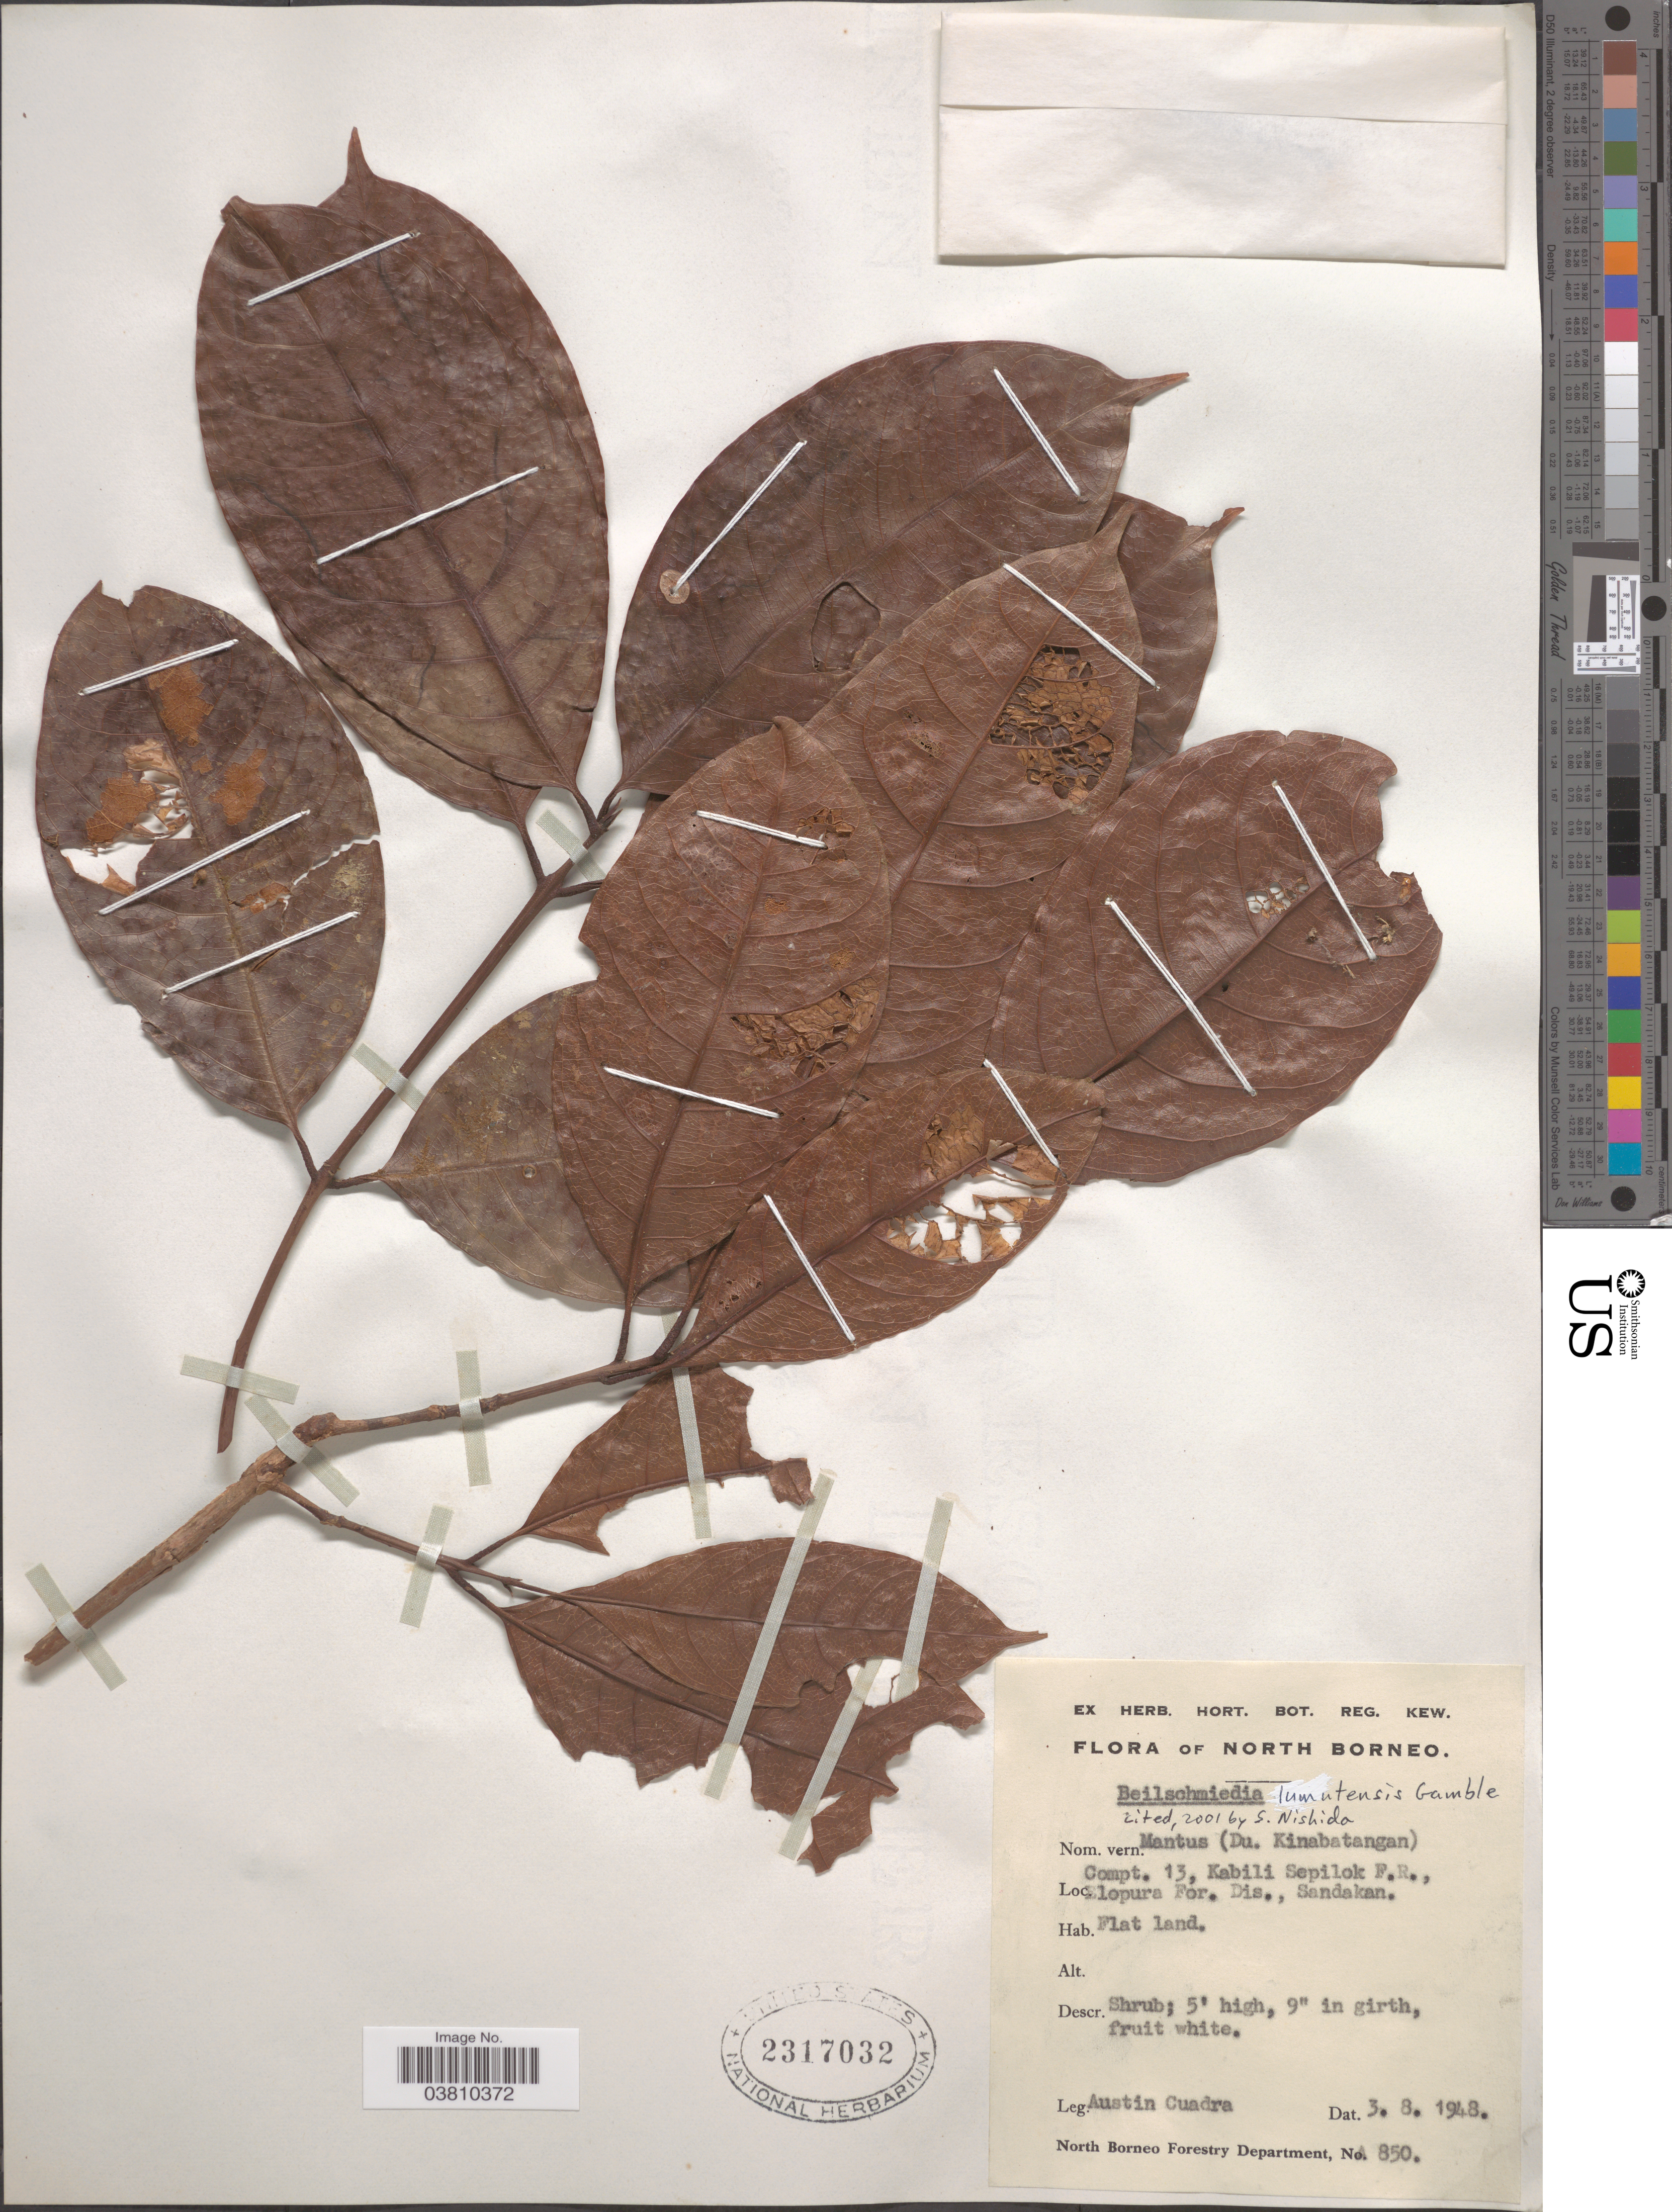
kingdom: Plantae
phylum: Tracheophyta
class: Magnoliopsida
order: Laurales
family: Lauraceae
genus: Beilschmiedia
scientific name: Beilschmiedia lumutensis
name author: Gamble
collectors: A. Cuadra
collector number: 850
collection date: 1948-08-03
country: Malaysia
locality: North Borneo. Compt. 13, Kabili Sepilok F.R., Elopura For. Dis., Sandakan. Flat land.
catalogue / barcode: US 2317032